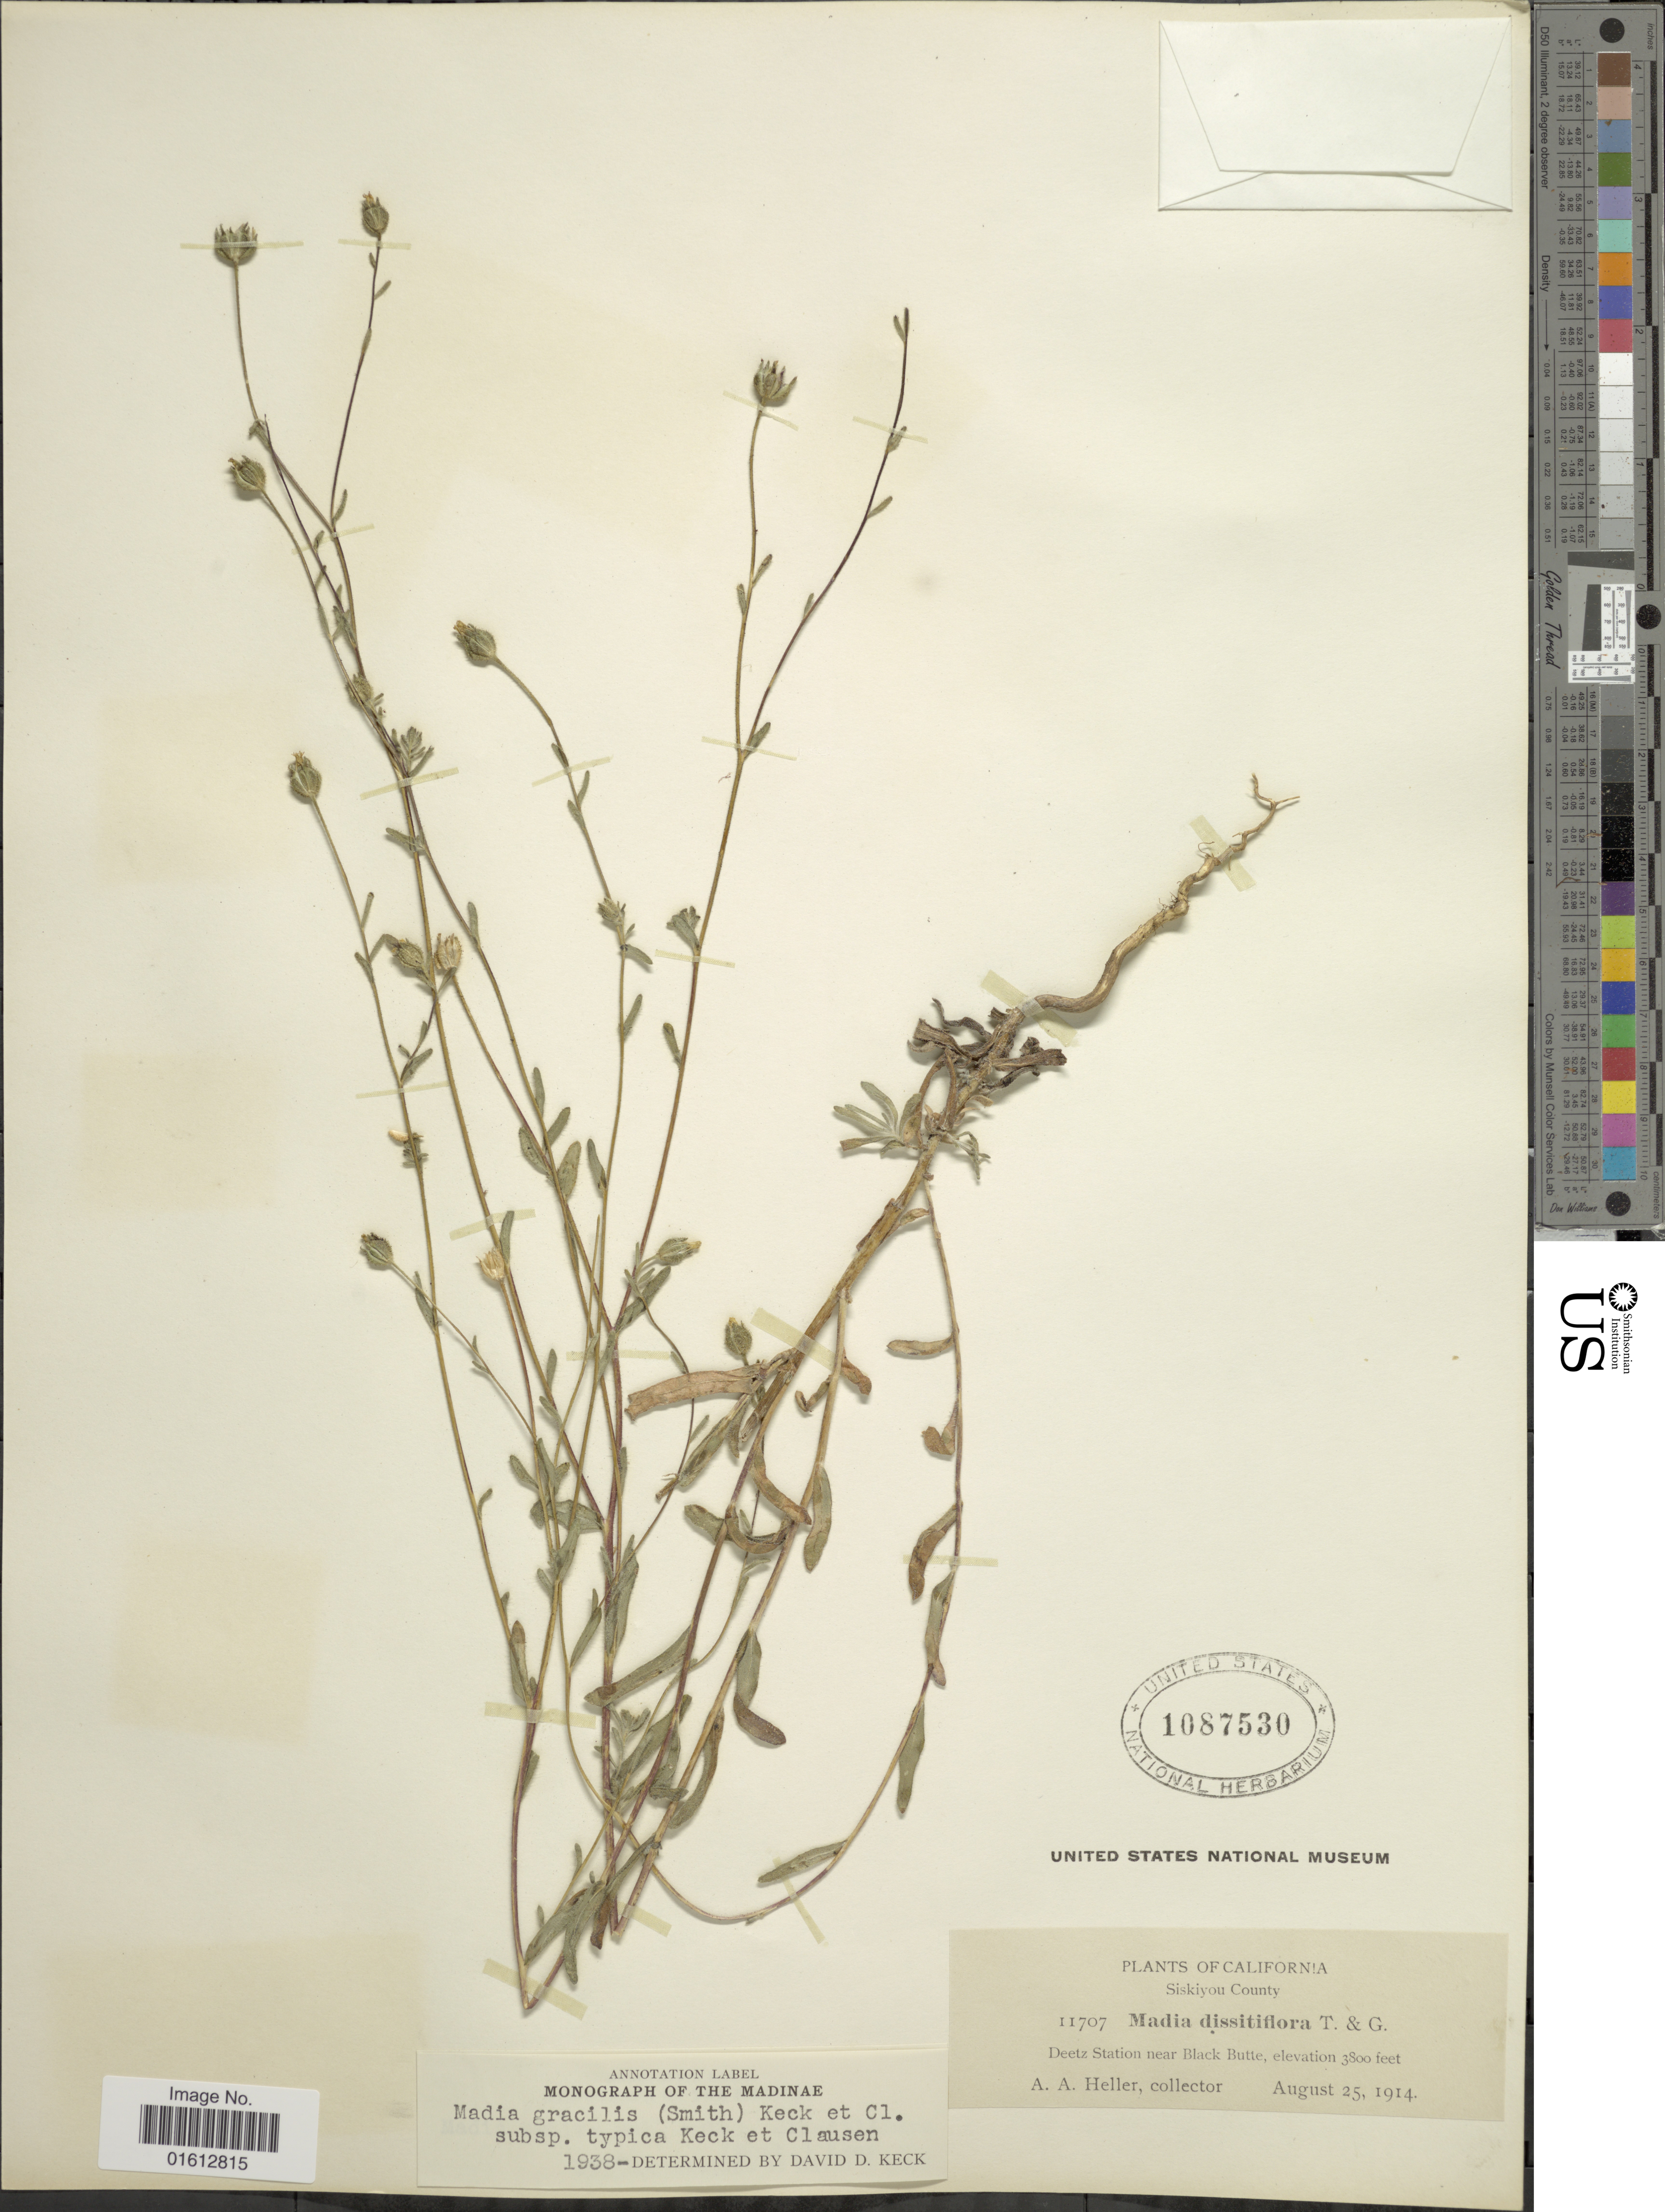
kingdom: Plantae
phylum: Tracheophyta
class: Magnoliopsida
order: Asterales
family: Asteraceae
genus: Madia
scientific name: Madia gracilis subsp. gracilis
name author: (Sm.) D.D. Keck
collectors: A. A. Heller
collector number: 11707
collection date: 1914-08-25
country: United States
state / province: California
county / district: Siskiyou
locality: California, Siskiyou County, Deetz Station near Black Butte.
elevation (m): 1158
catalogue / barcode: US 1087530